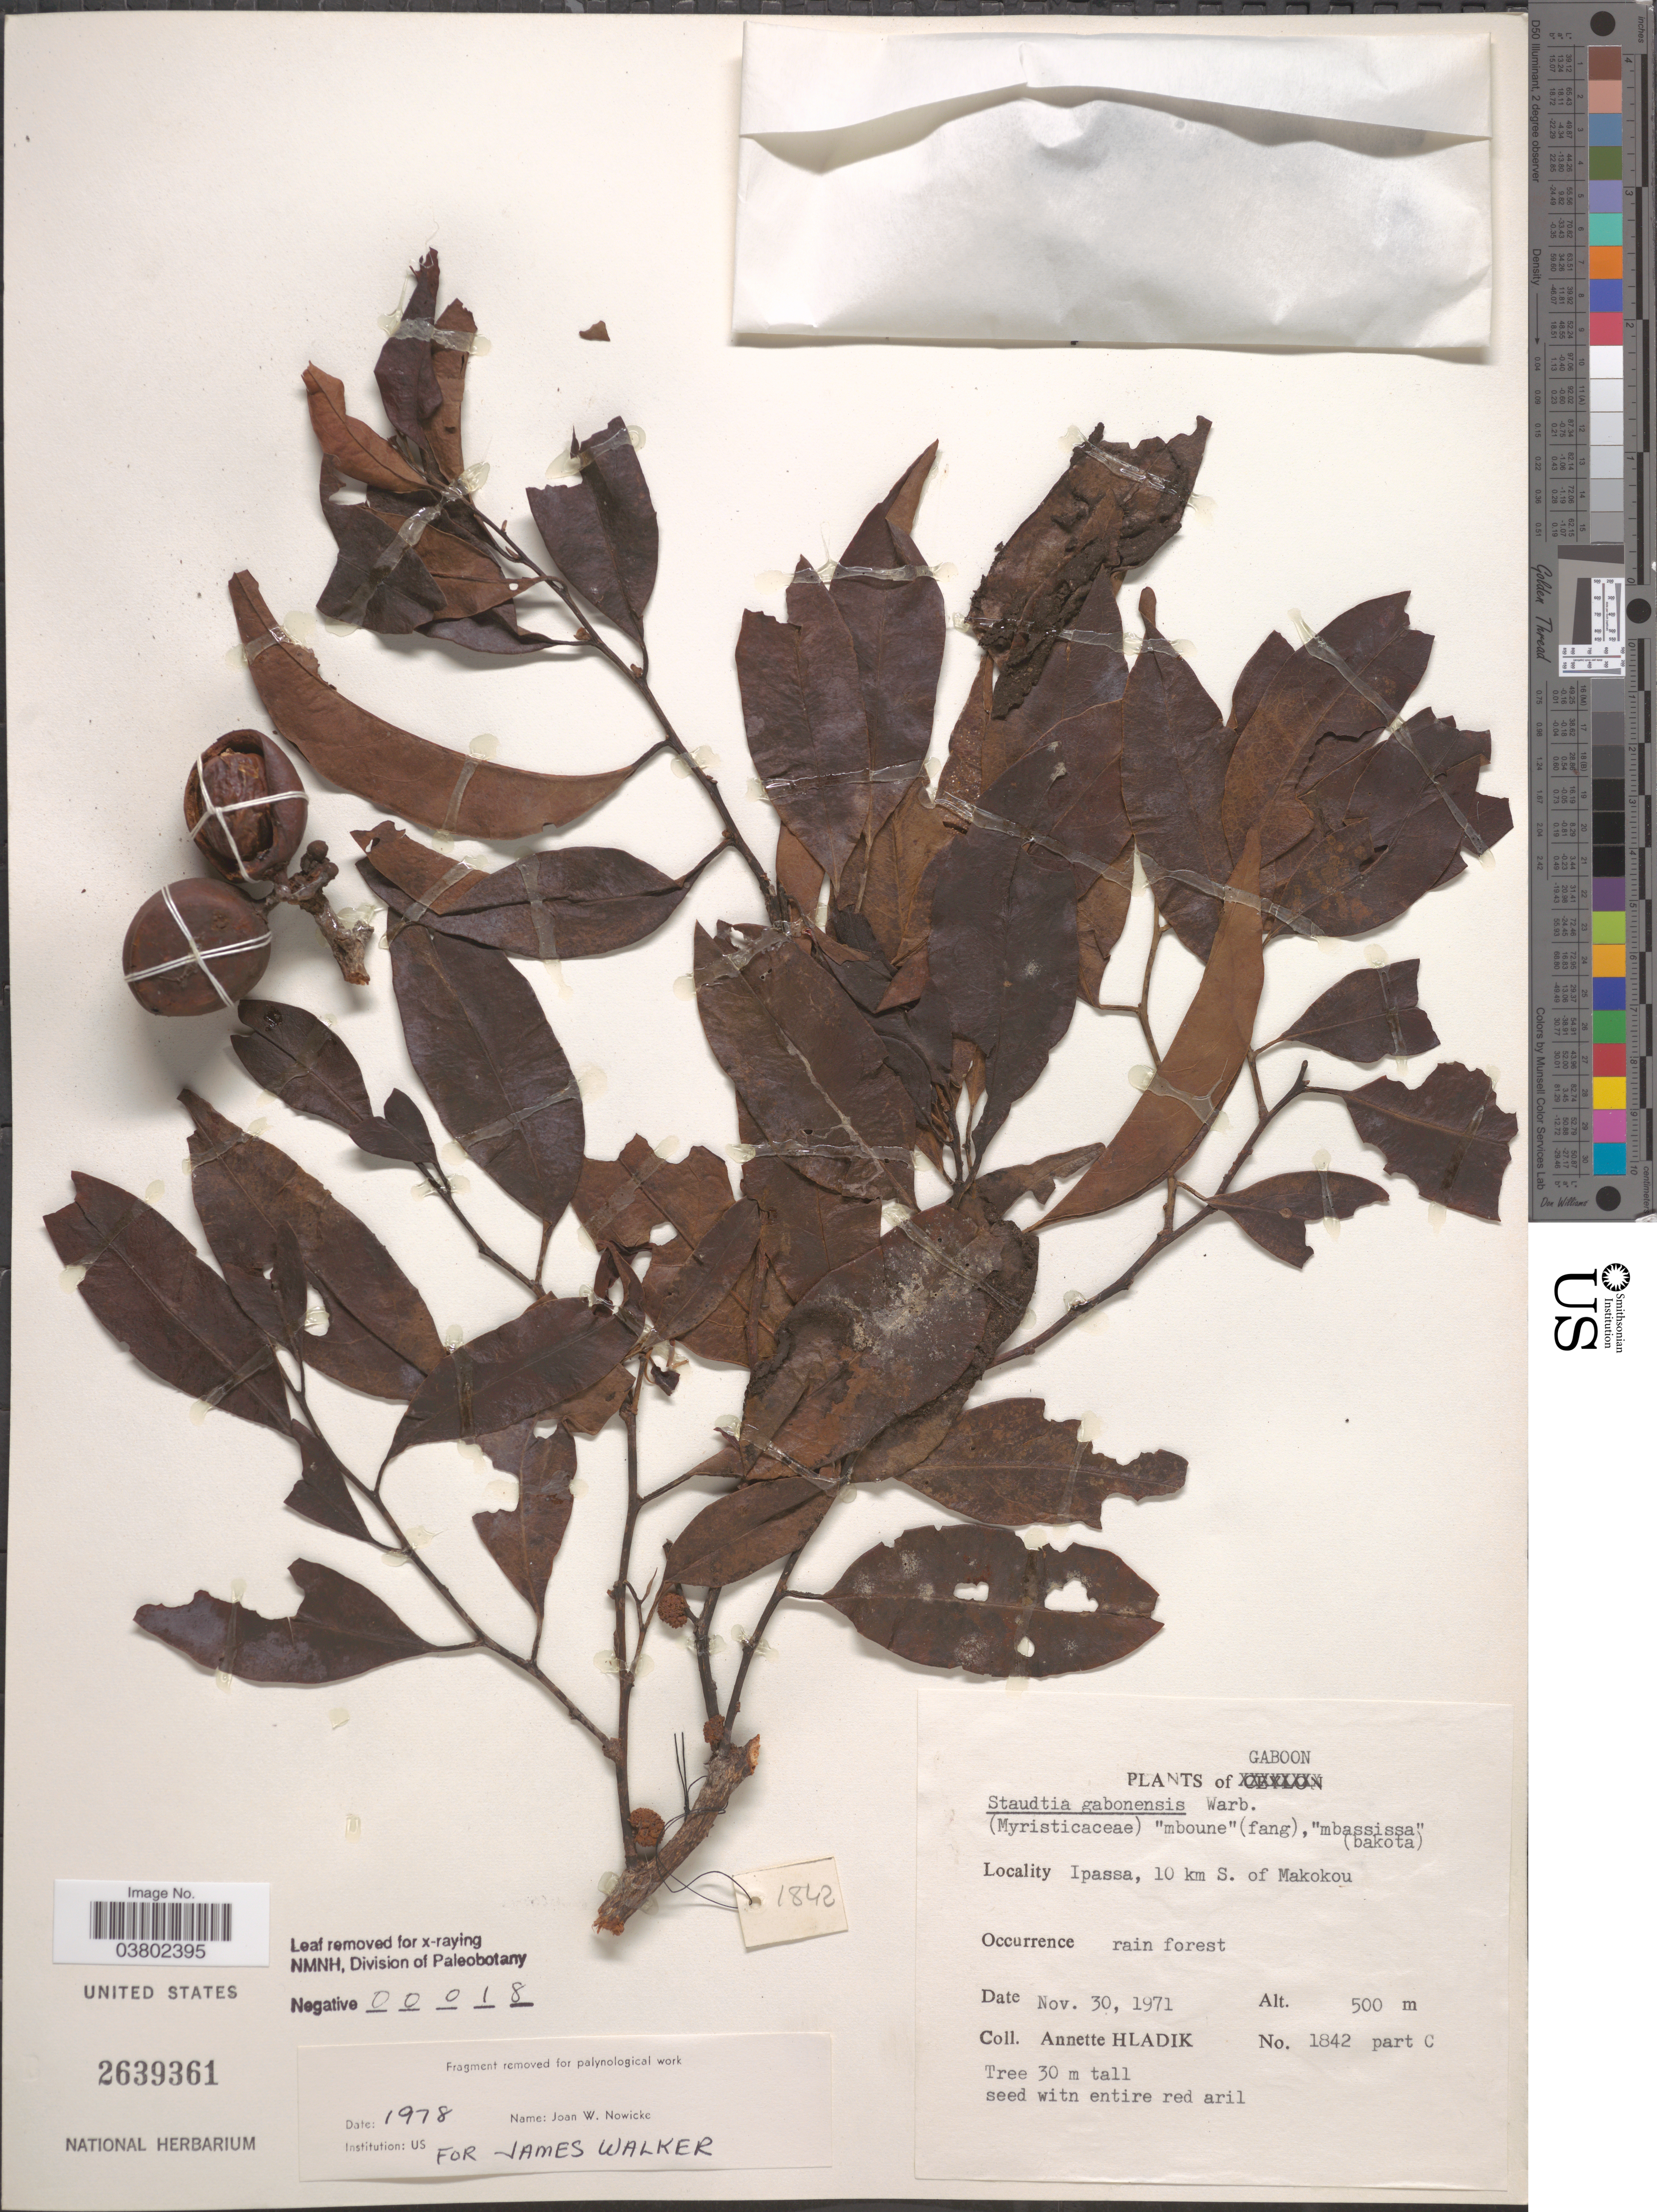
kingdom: Plantae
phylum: Tracheophyta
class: Magnoliopsida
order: Magnoliales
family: Myristicaceae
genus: Staudtia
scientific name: Staudtia gabonensis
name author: Warb.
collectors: A. Hladik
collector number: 1842 part C?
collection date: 1971-11-30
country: Gabon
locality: Gaboon. Ipassa, 10 km S. of Makokou.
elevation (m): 500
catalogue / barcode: US 2639361